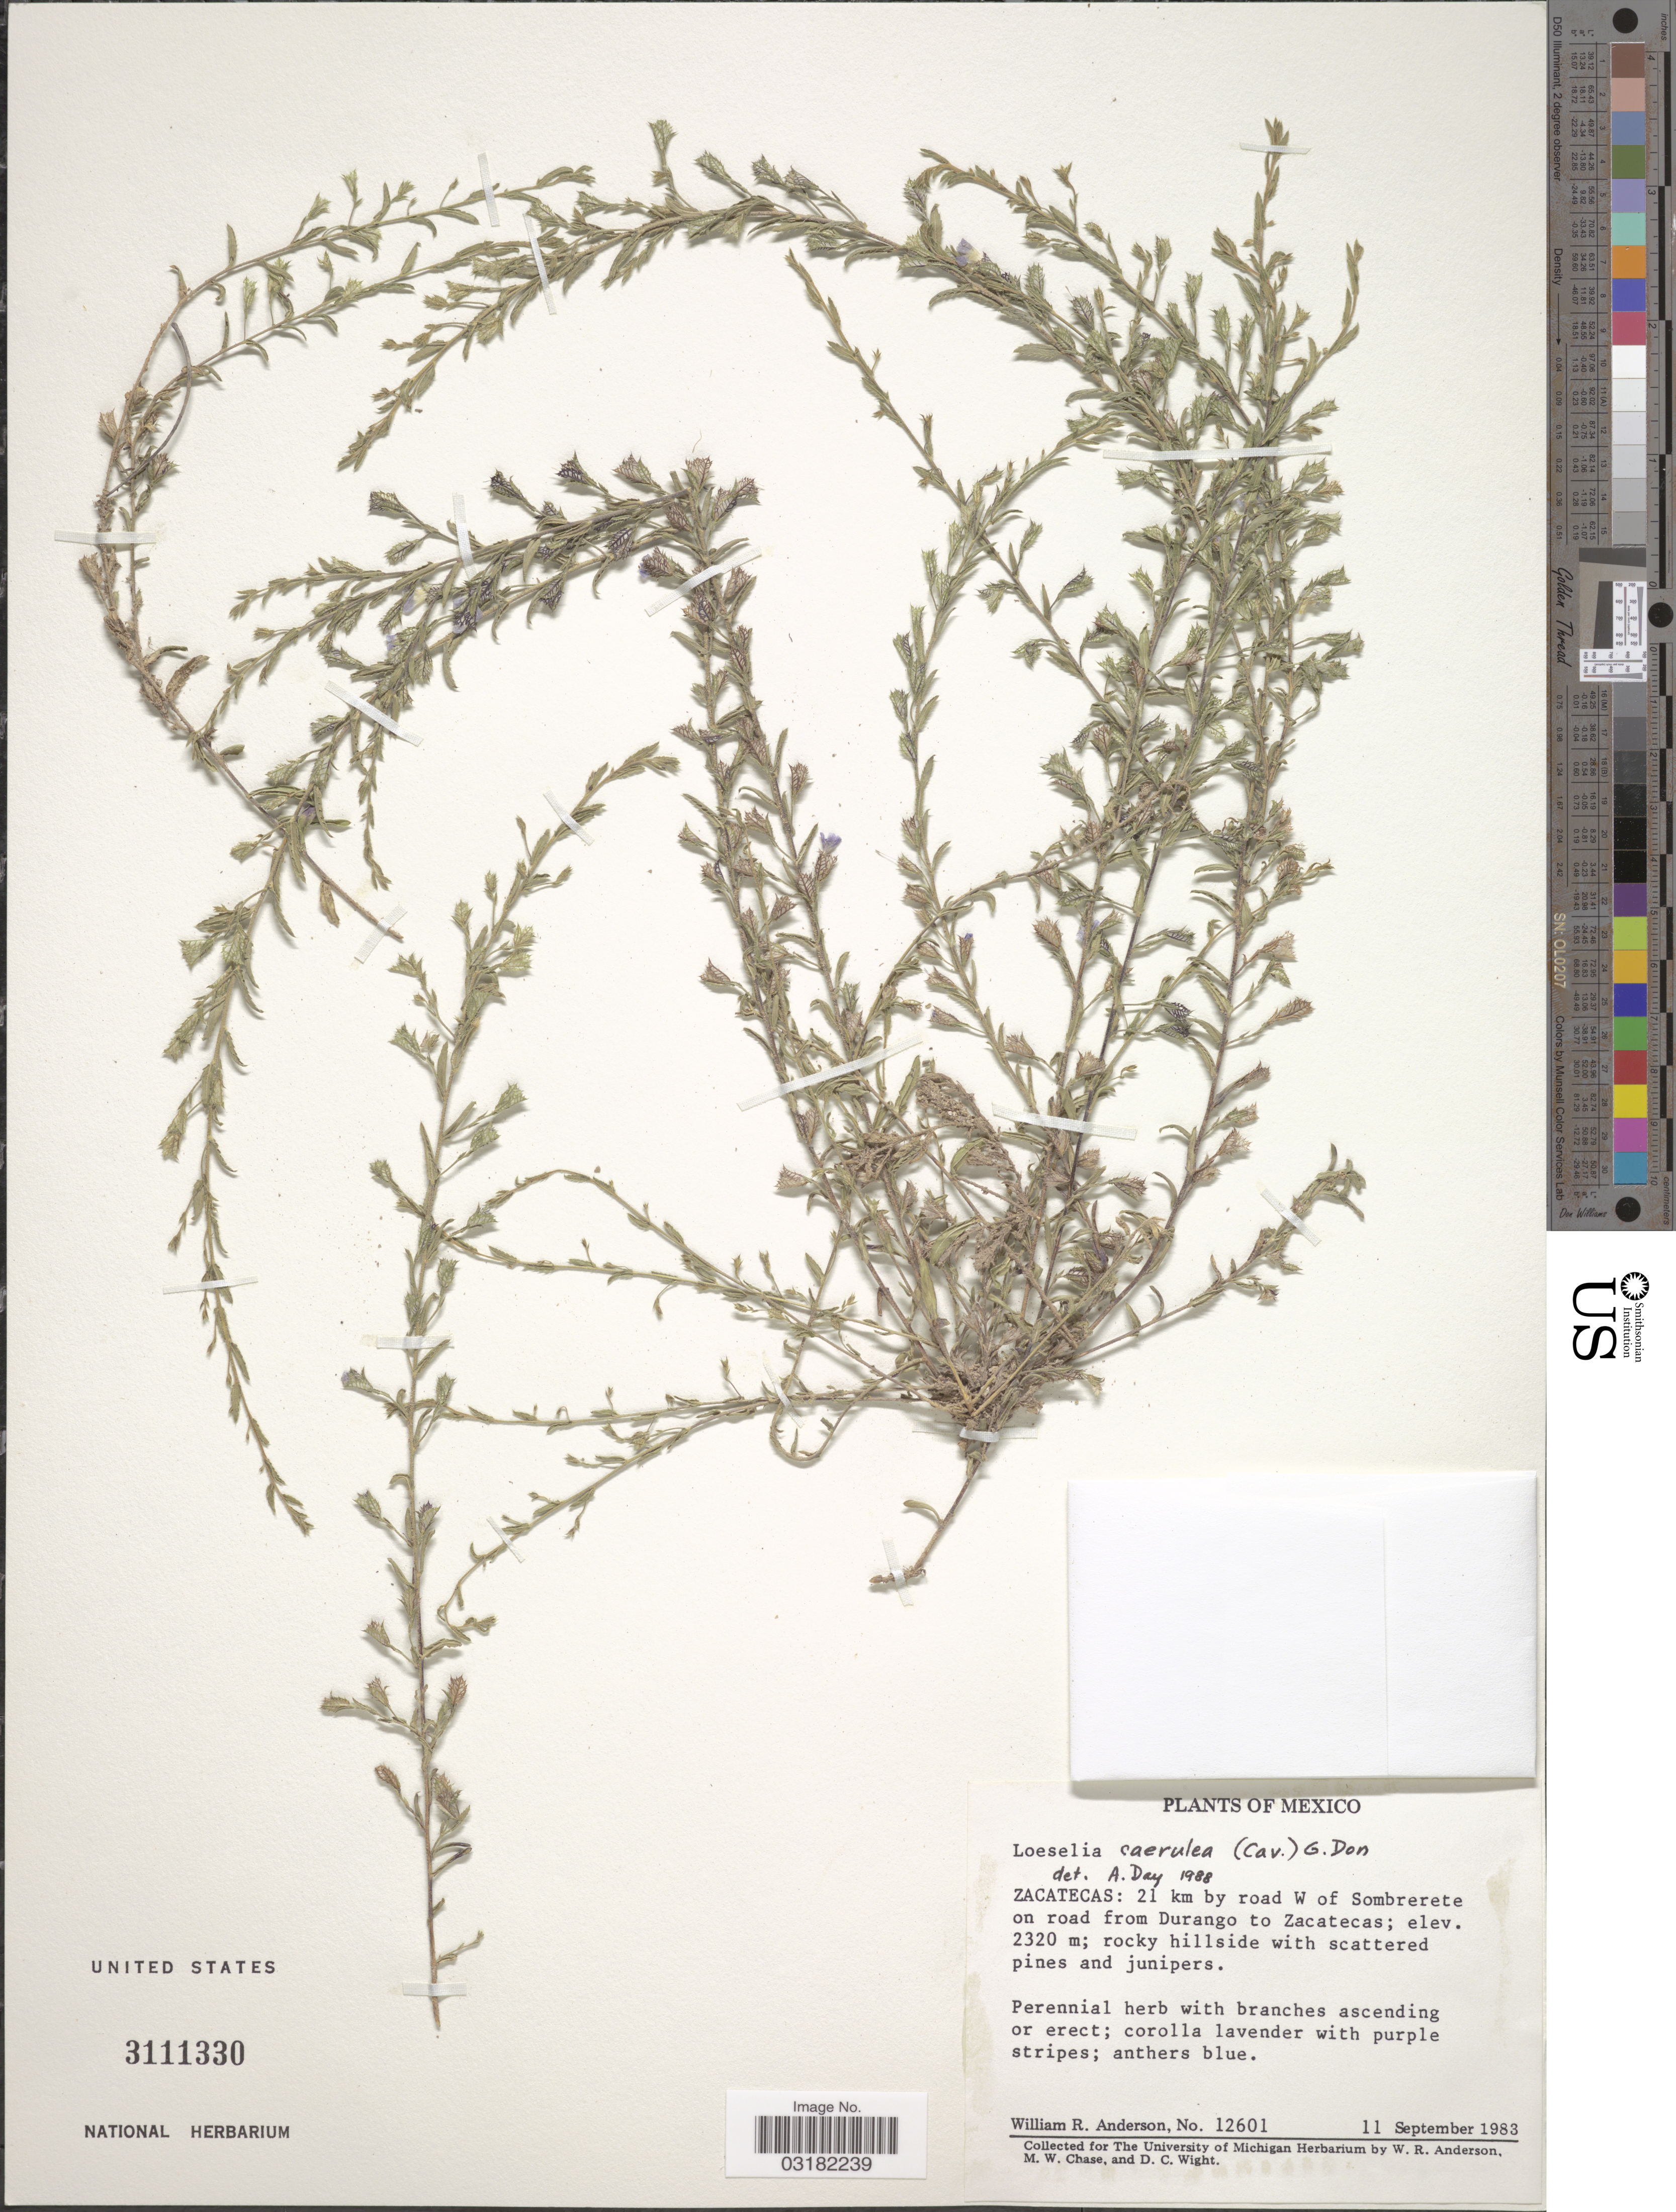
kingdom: Plantae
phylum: Tracheophyta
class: Magnoliopsida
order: Ericales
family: Polemoniaceae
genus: Loeselia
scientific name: Loeselia caerulea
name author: (Cav.) G. Don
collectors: W. R. Anderson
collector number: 12601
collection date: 1983-09-11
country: Mexico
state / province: Zacatecas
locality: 21 km by road W of Sombrerete on road from Durango to Zacatecas.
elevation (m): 2320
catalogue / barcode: US 3111330